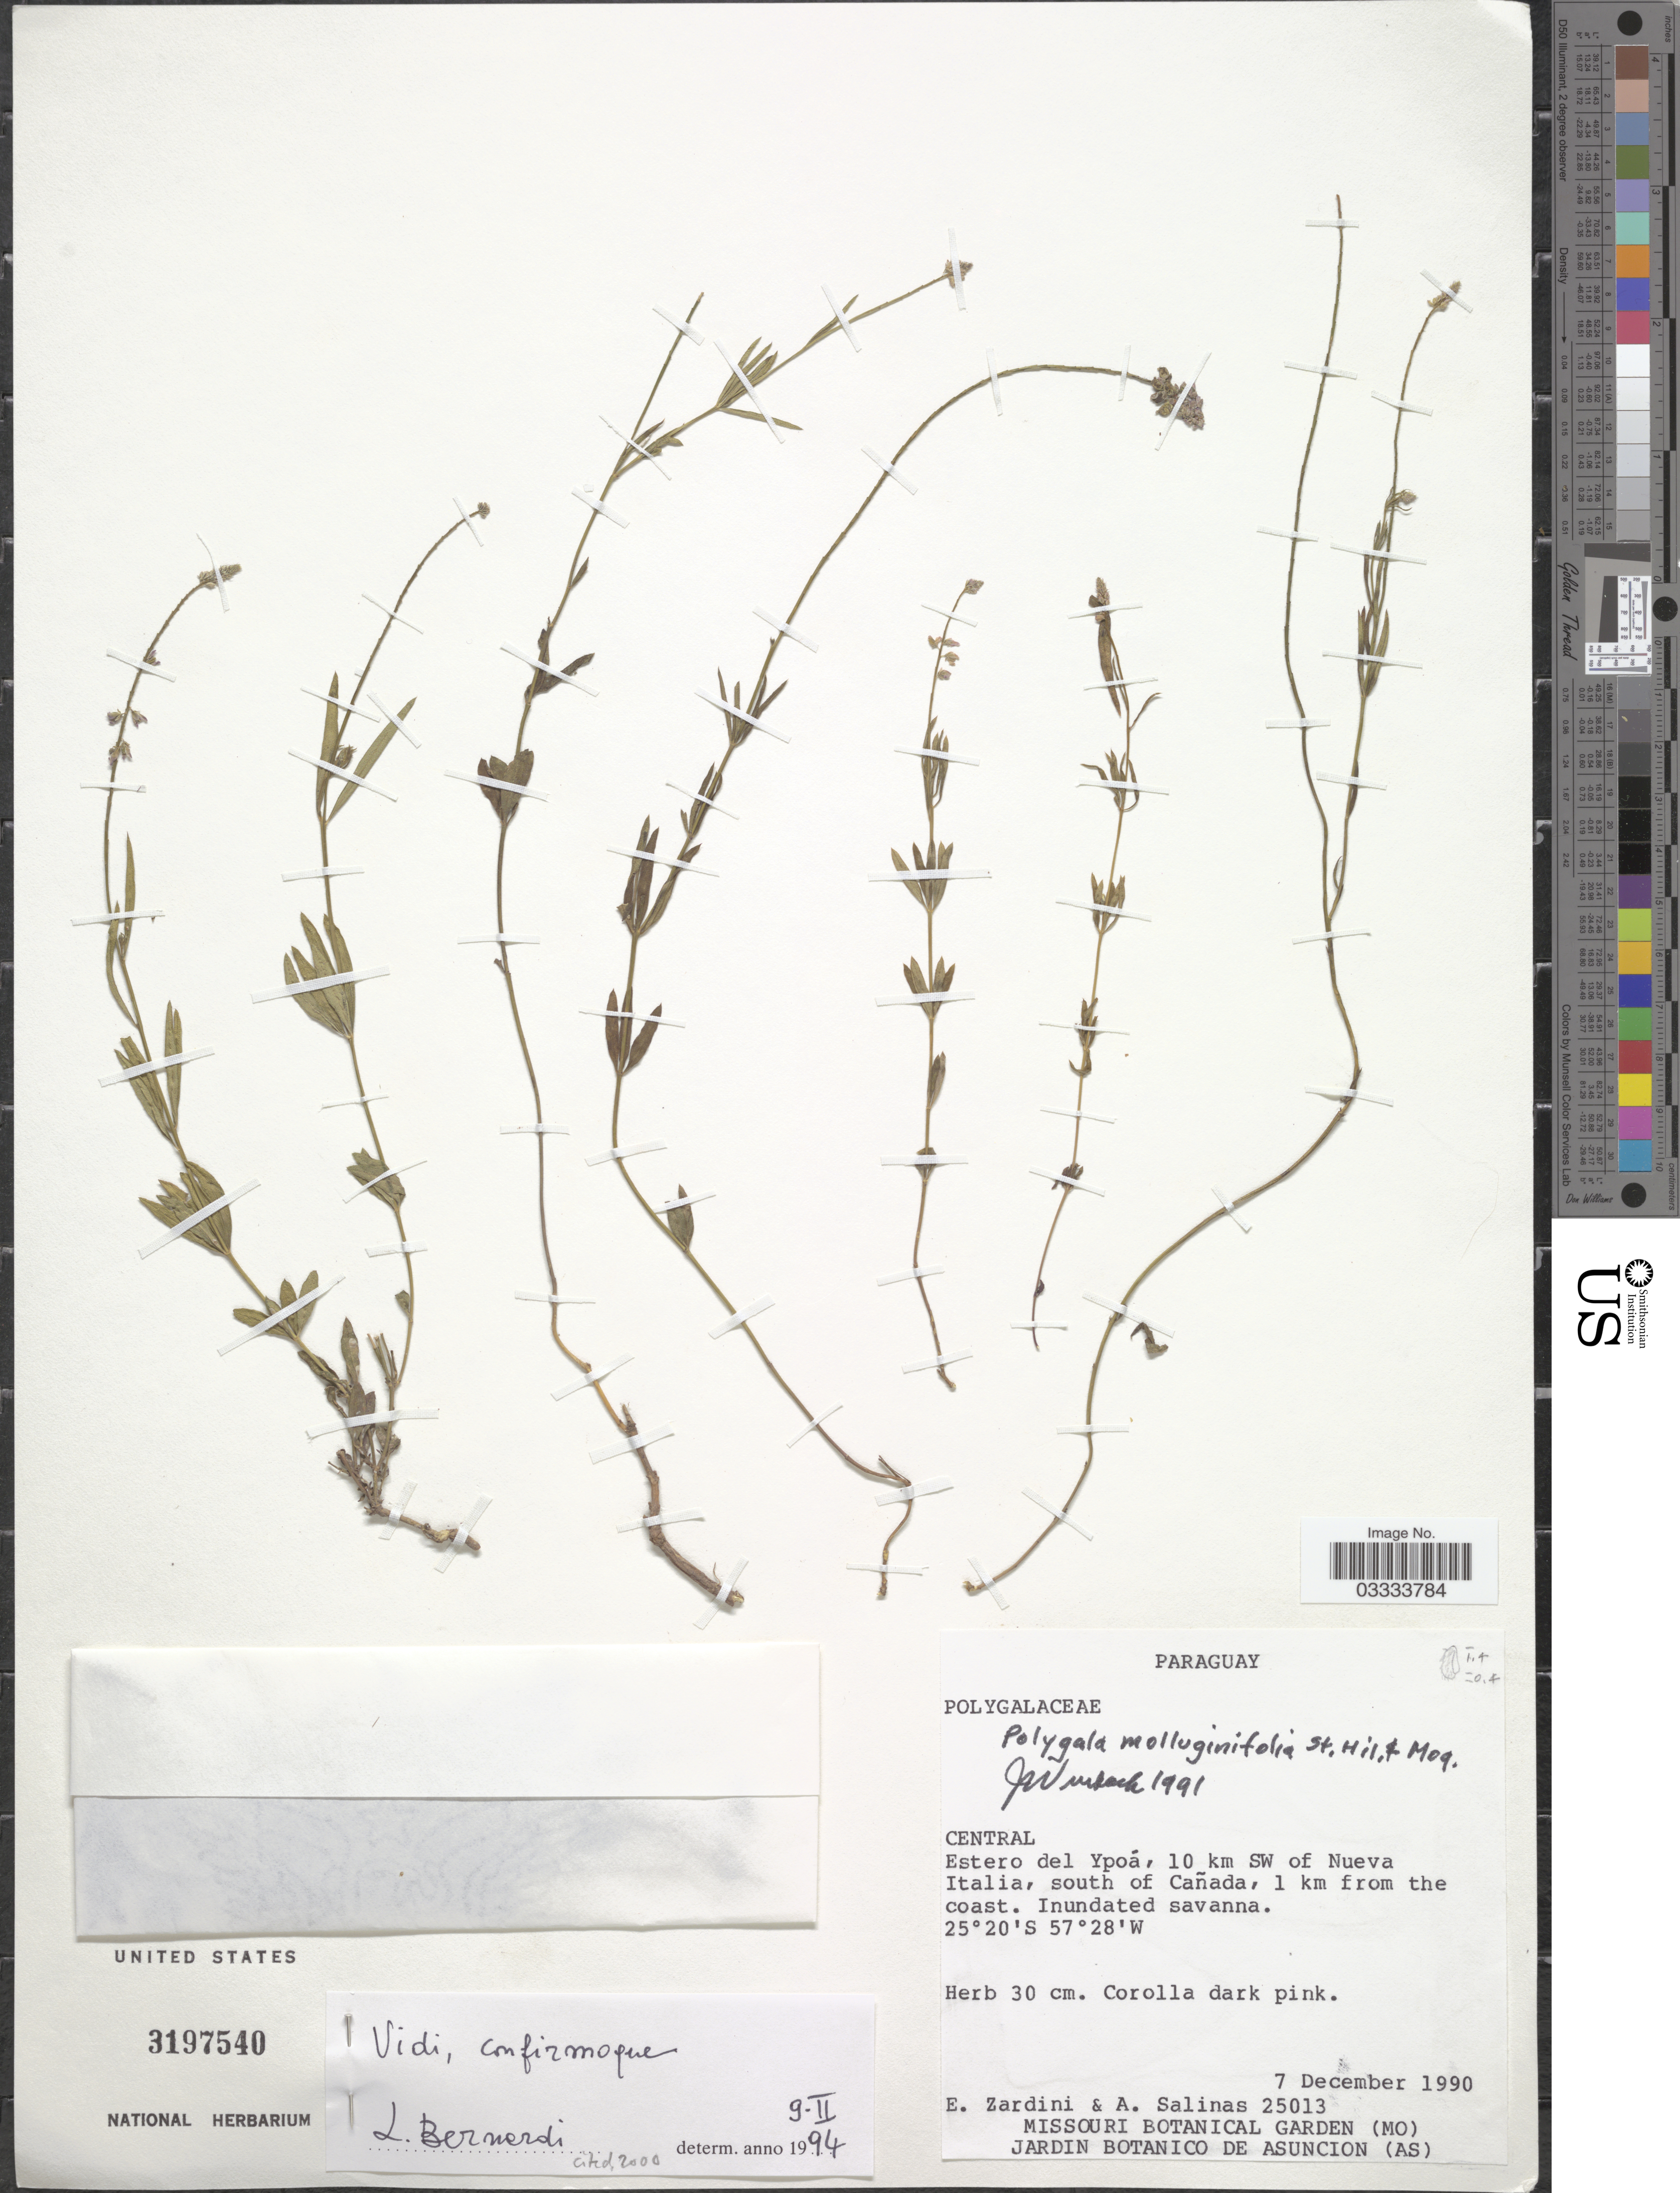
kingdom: Plantae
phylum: Tracheophyta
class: Magnoliopsida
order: Fabales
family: Polygalaceae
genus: Polygala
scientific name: Polygala molluginifolia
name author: A. St.-Hil. & Moq.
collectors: E. Zardini & A. Salinas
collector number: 25013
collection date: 1990-12-07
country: Paraguay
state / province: Central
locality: Estero del Ypoá, 10 km SW of Nueva Italia, south of Cañada, 1 km from the coast.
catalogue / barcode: US 3197540